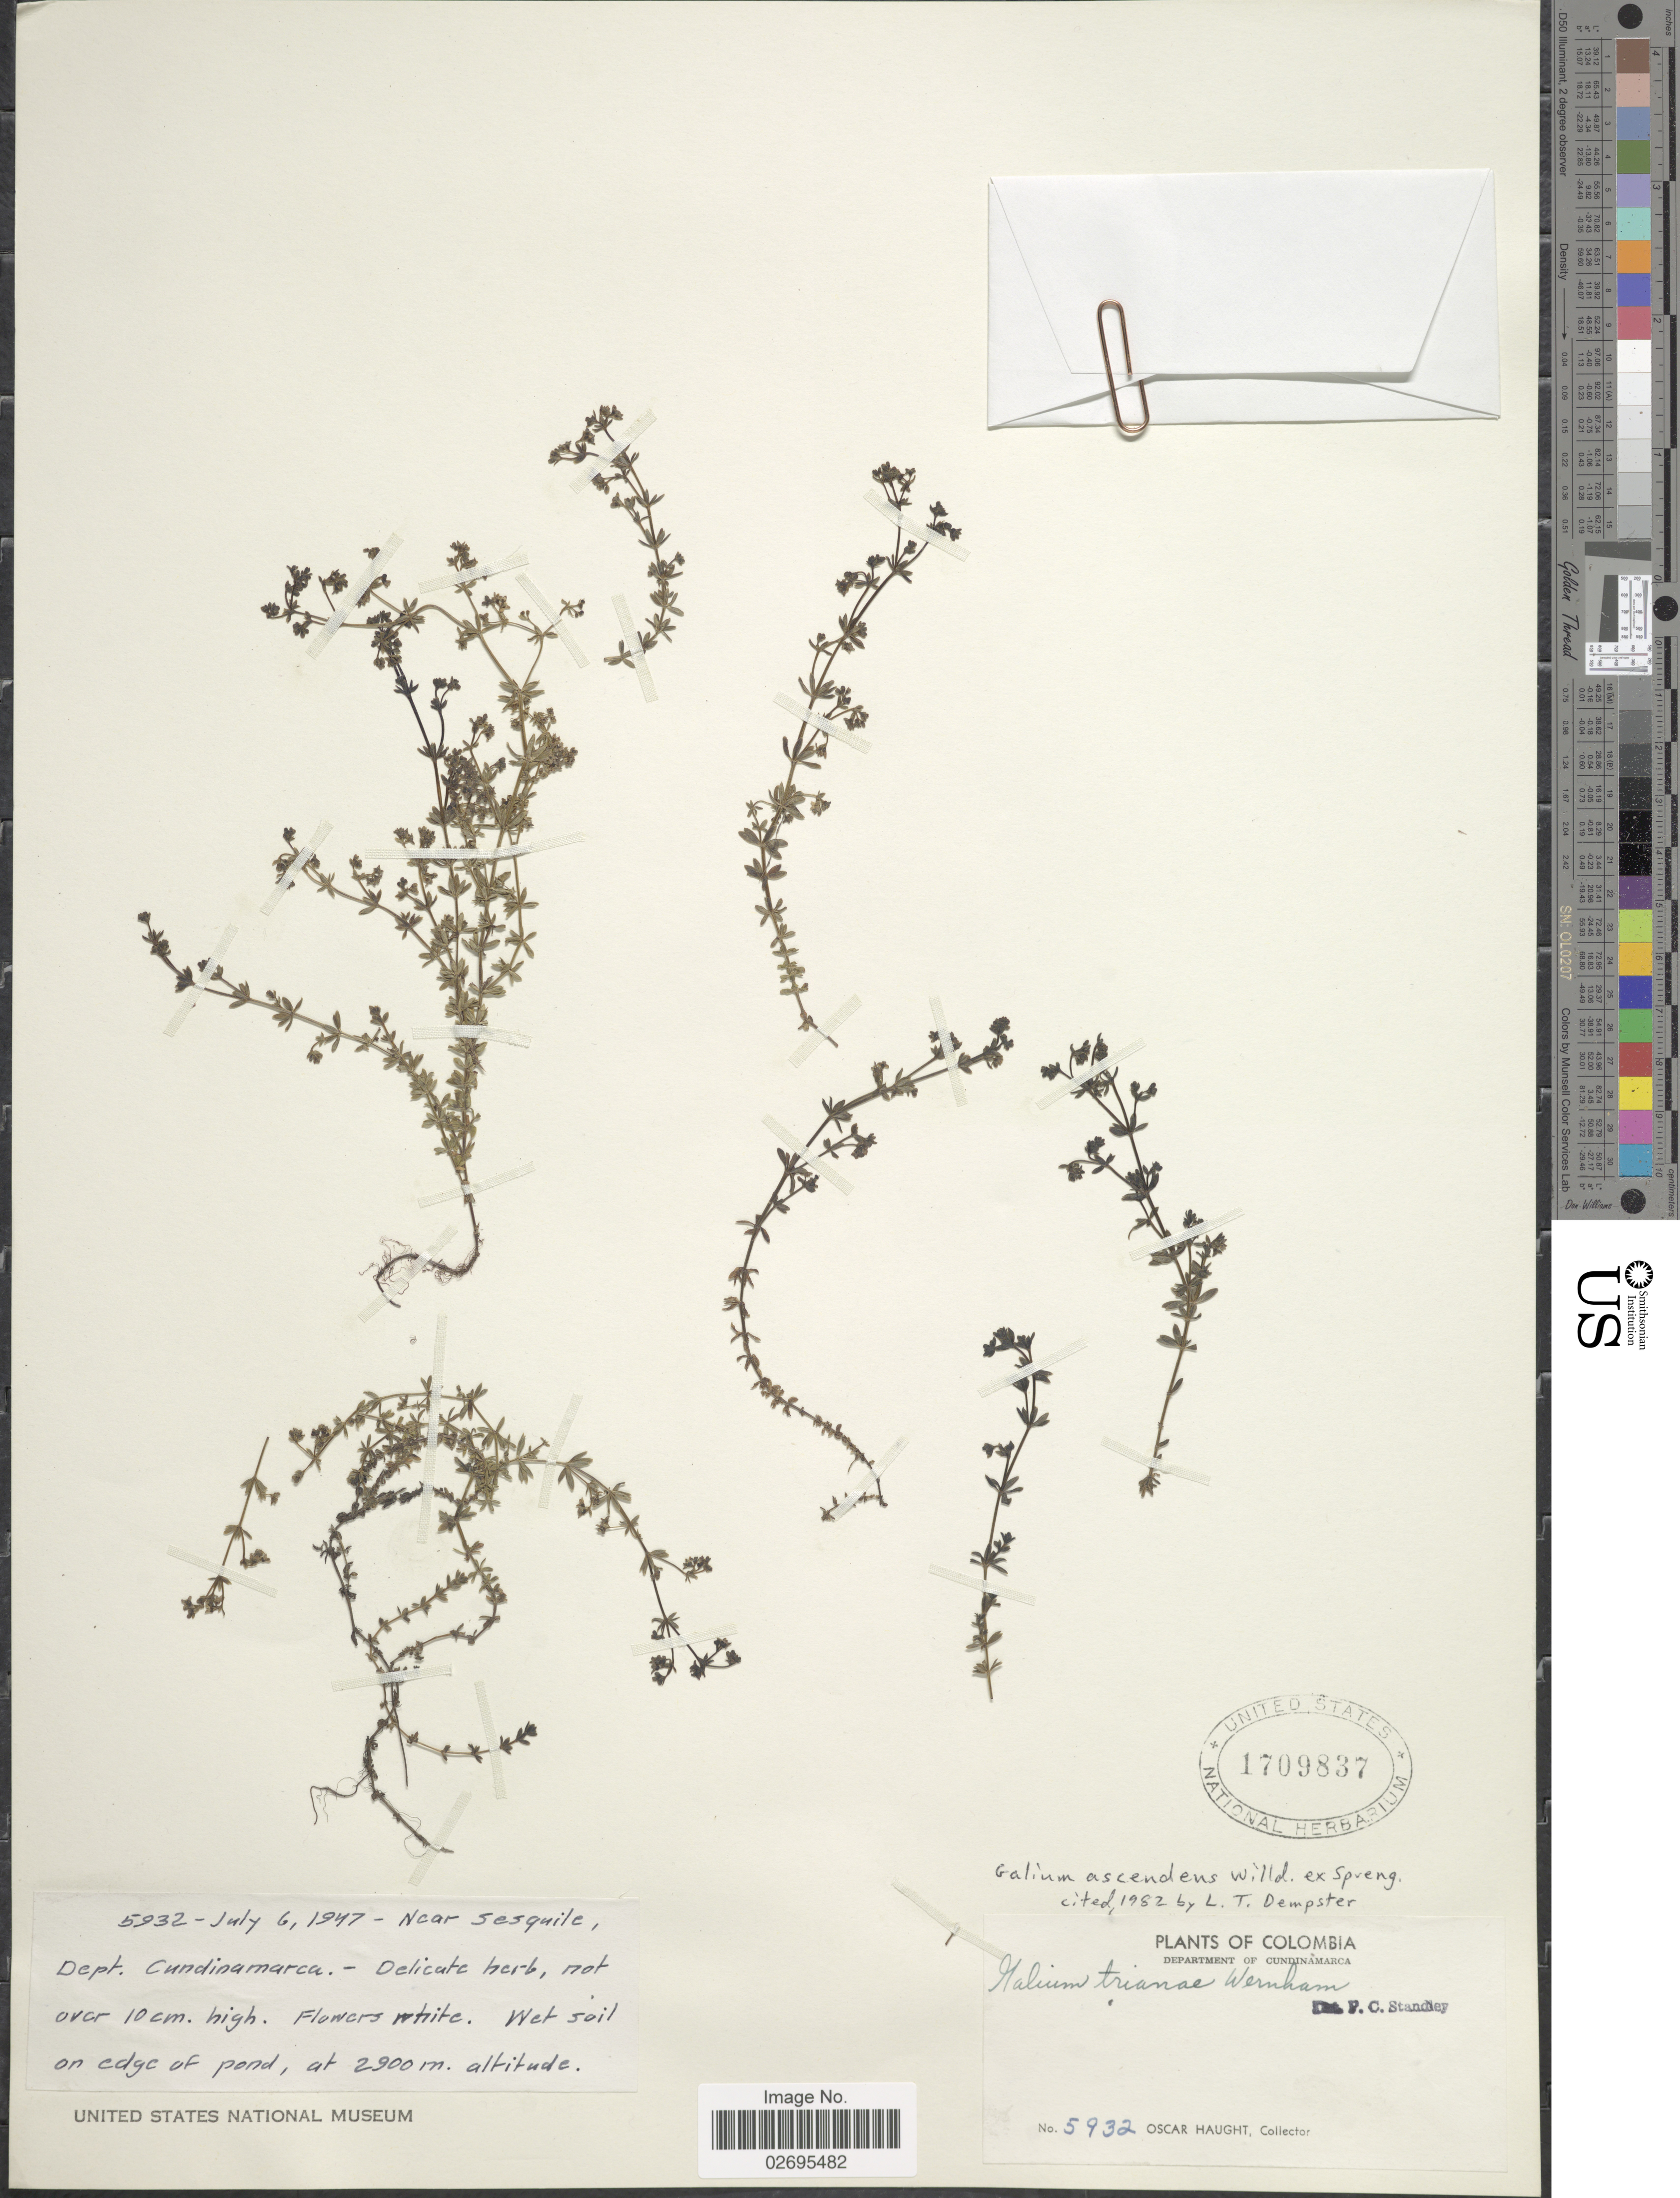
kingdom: Plantae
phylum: Tracheophyta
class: Magnoliopsida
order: Gentianales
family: Rubiaceae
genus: Galium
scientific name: Galium ascendens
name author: Willd. ex Spreng.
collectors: O. Haught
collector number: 5932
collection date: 1947-07-06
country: Colombia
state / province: Cundinamarca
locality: Department of Cundinamarca, Near Sesquile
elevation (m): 2900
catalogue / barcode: US 1709837